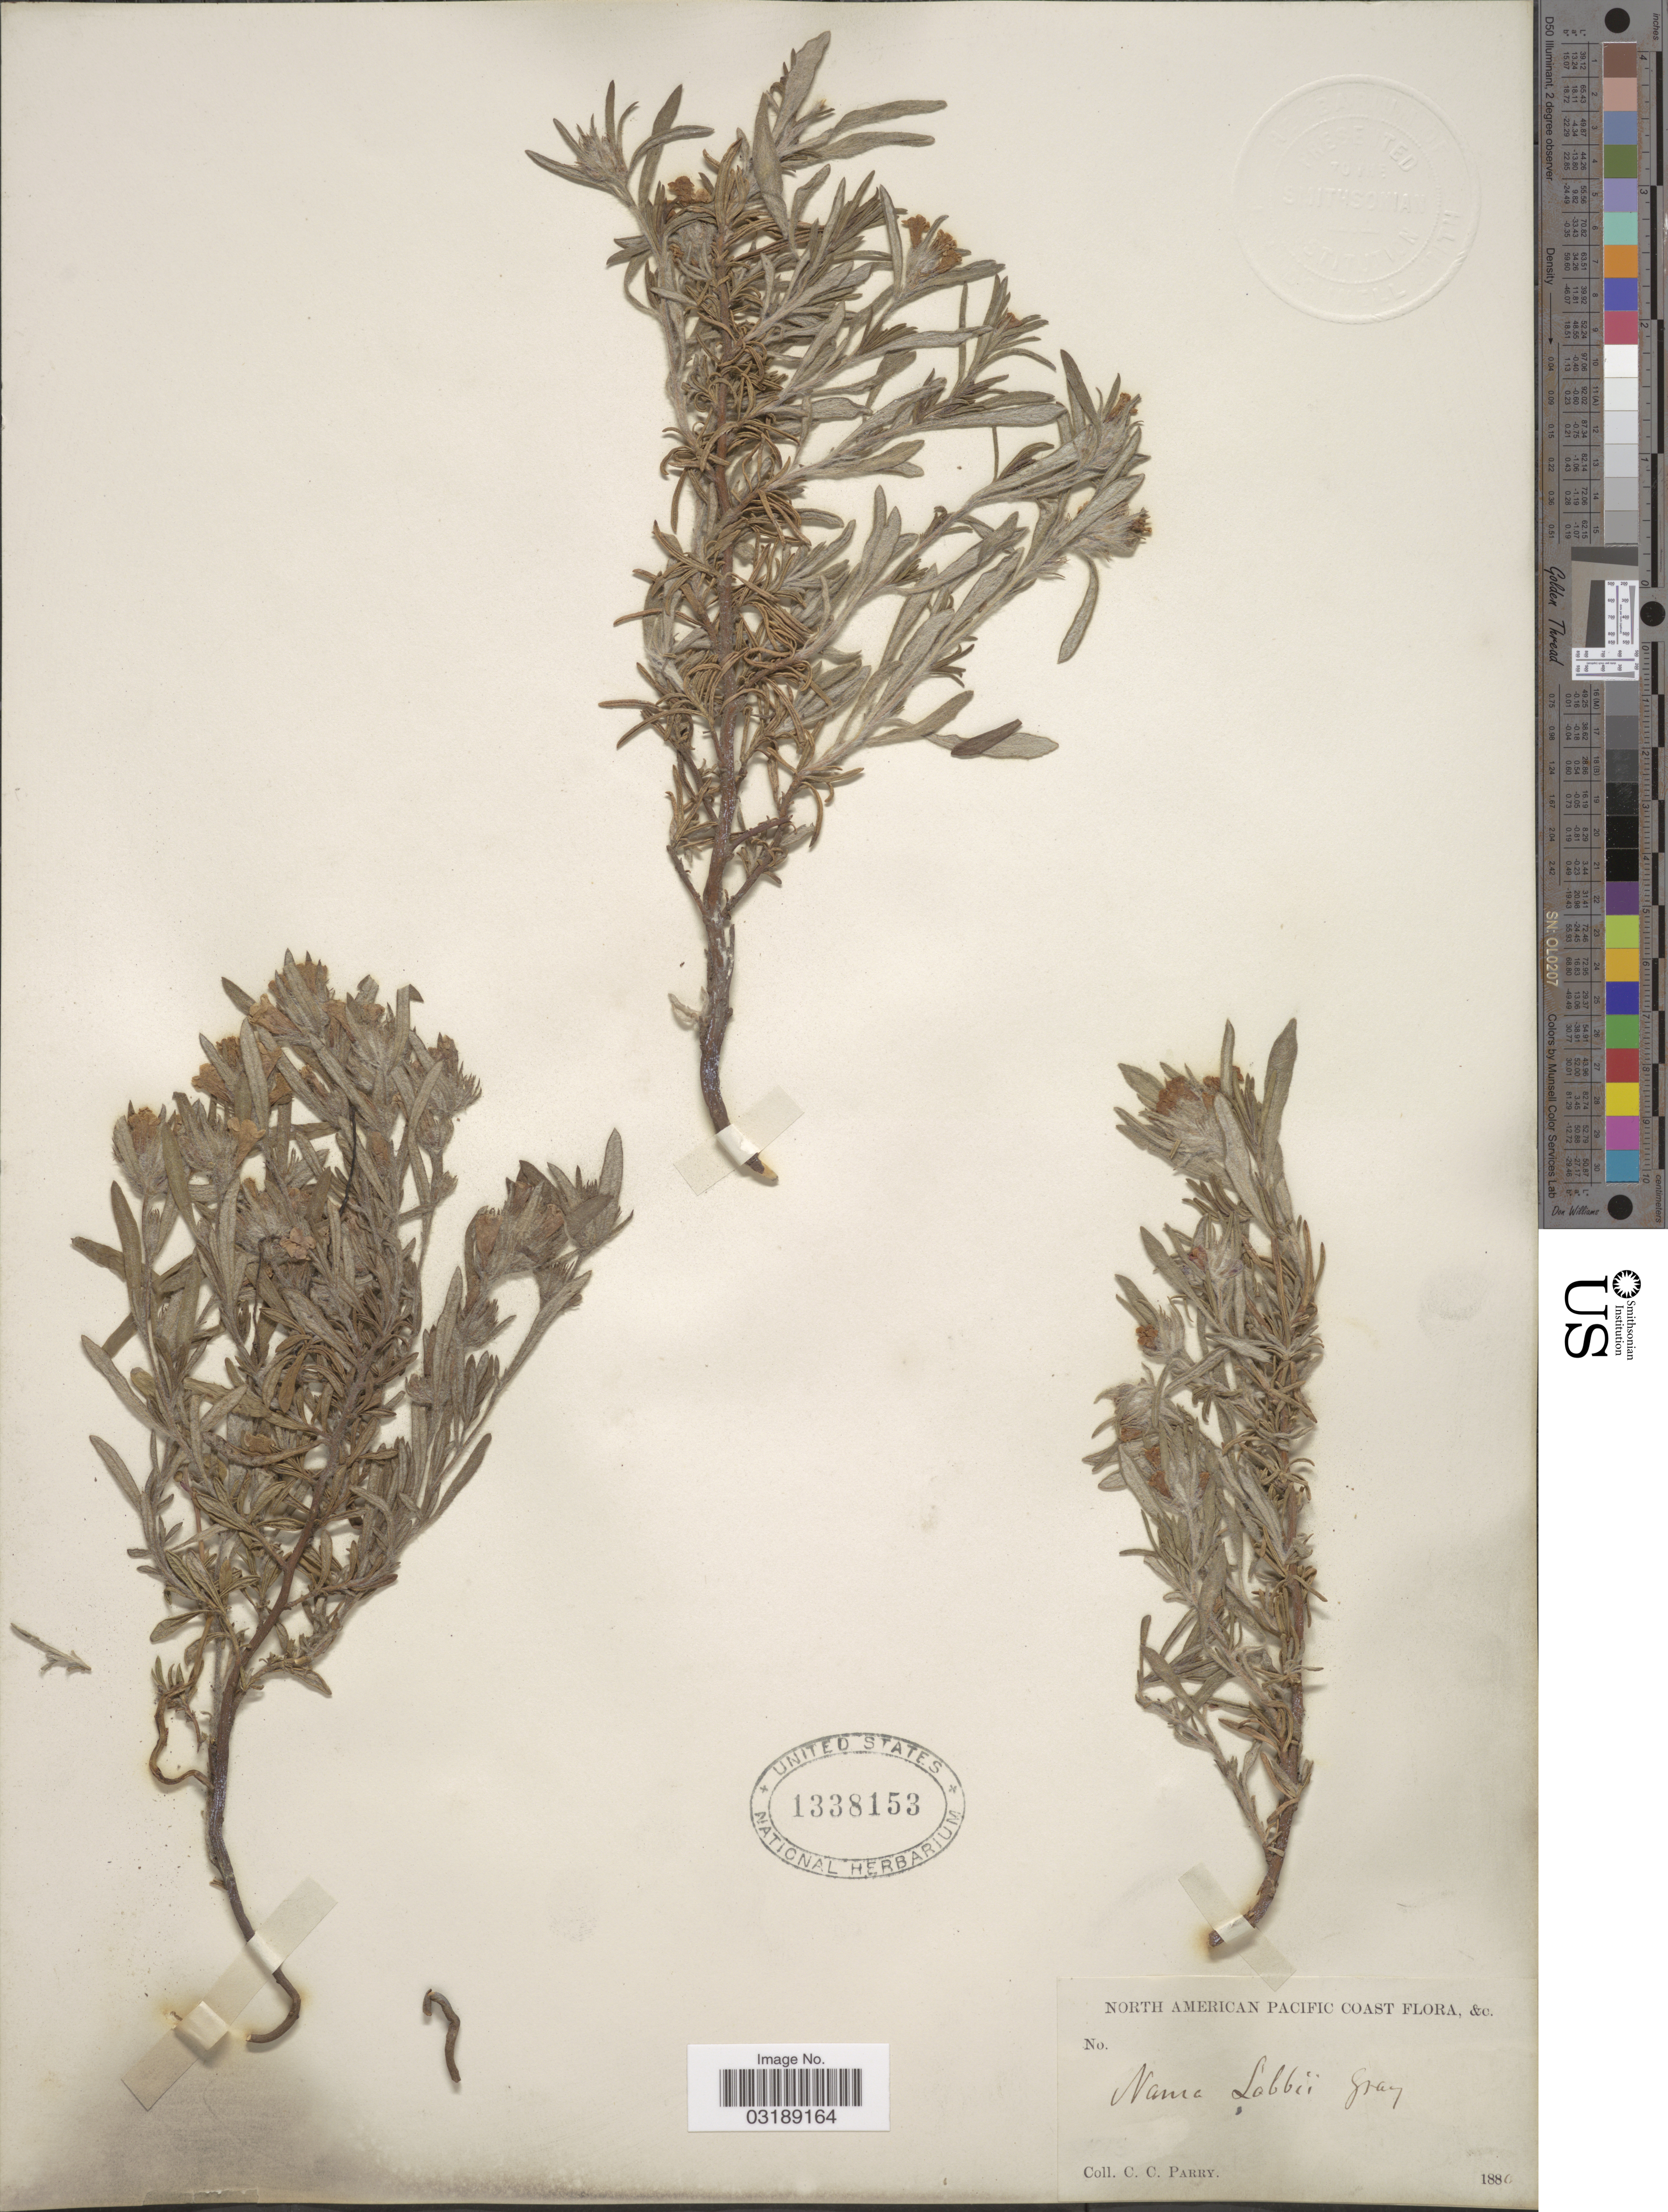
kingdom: Plantae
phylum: Tracheophyta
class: Magnoliopsida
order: Boraginales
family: Namaceae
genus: Nama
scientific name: Nama lobbii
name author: A. Gray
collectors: C. C. Parry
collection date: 1880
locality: North American Pacific Coast.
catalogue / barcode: US 1338153